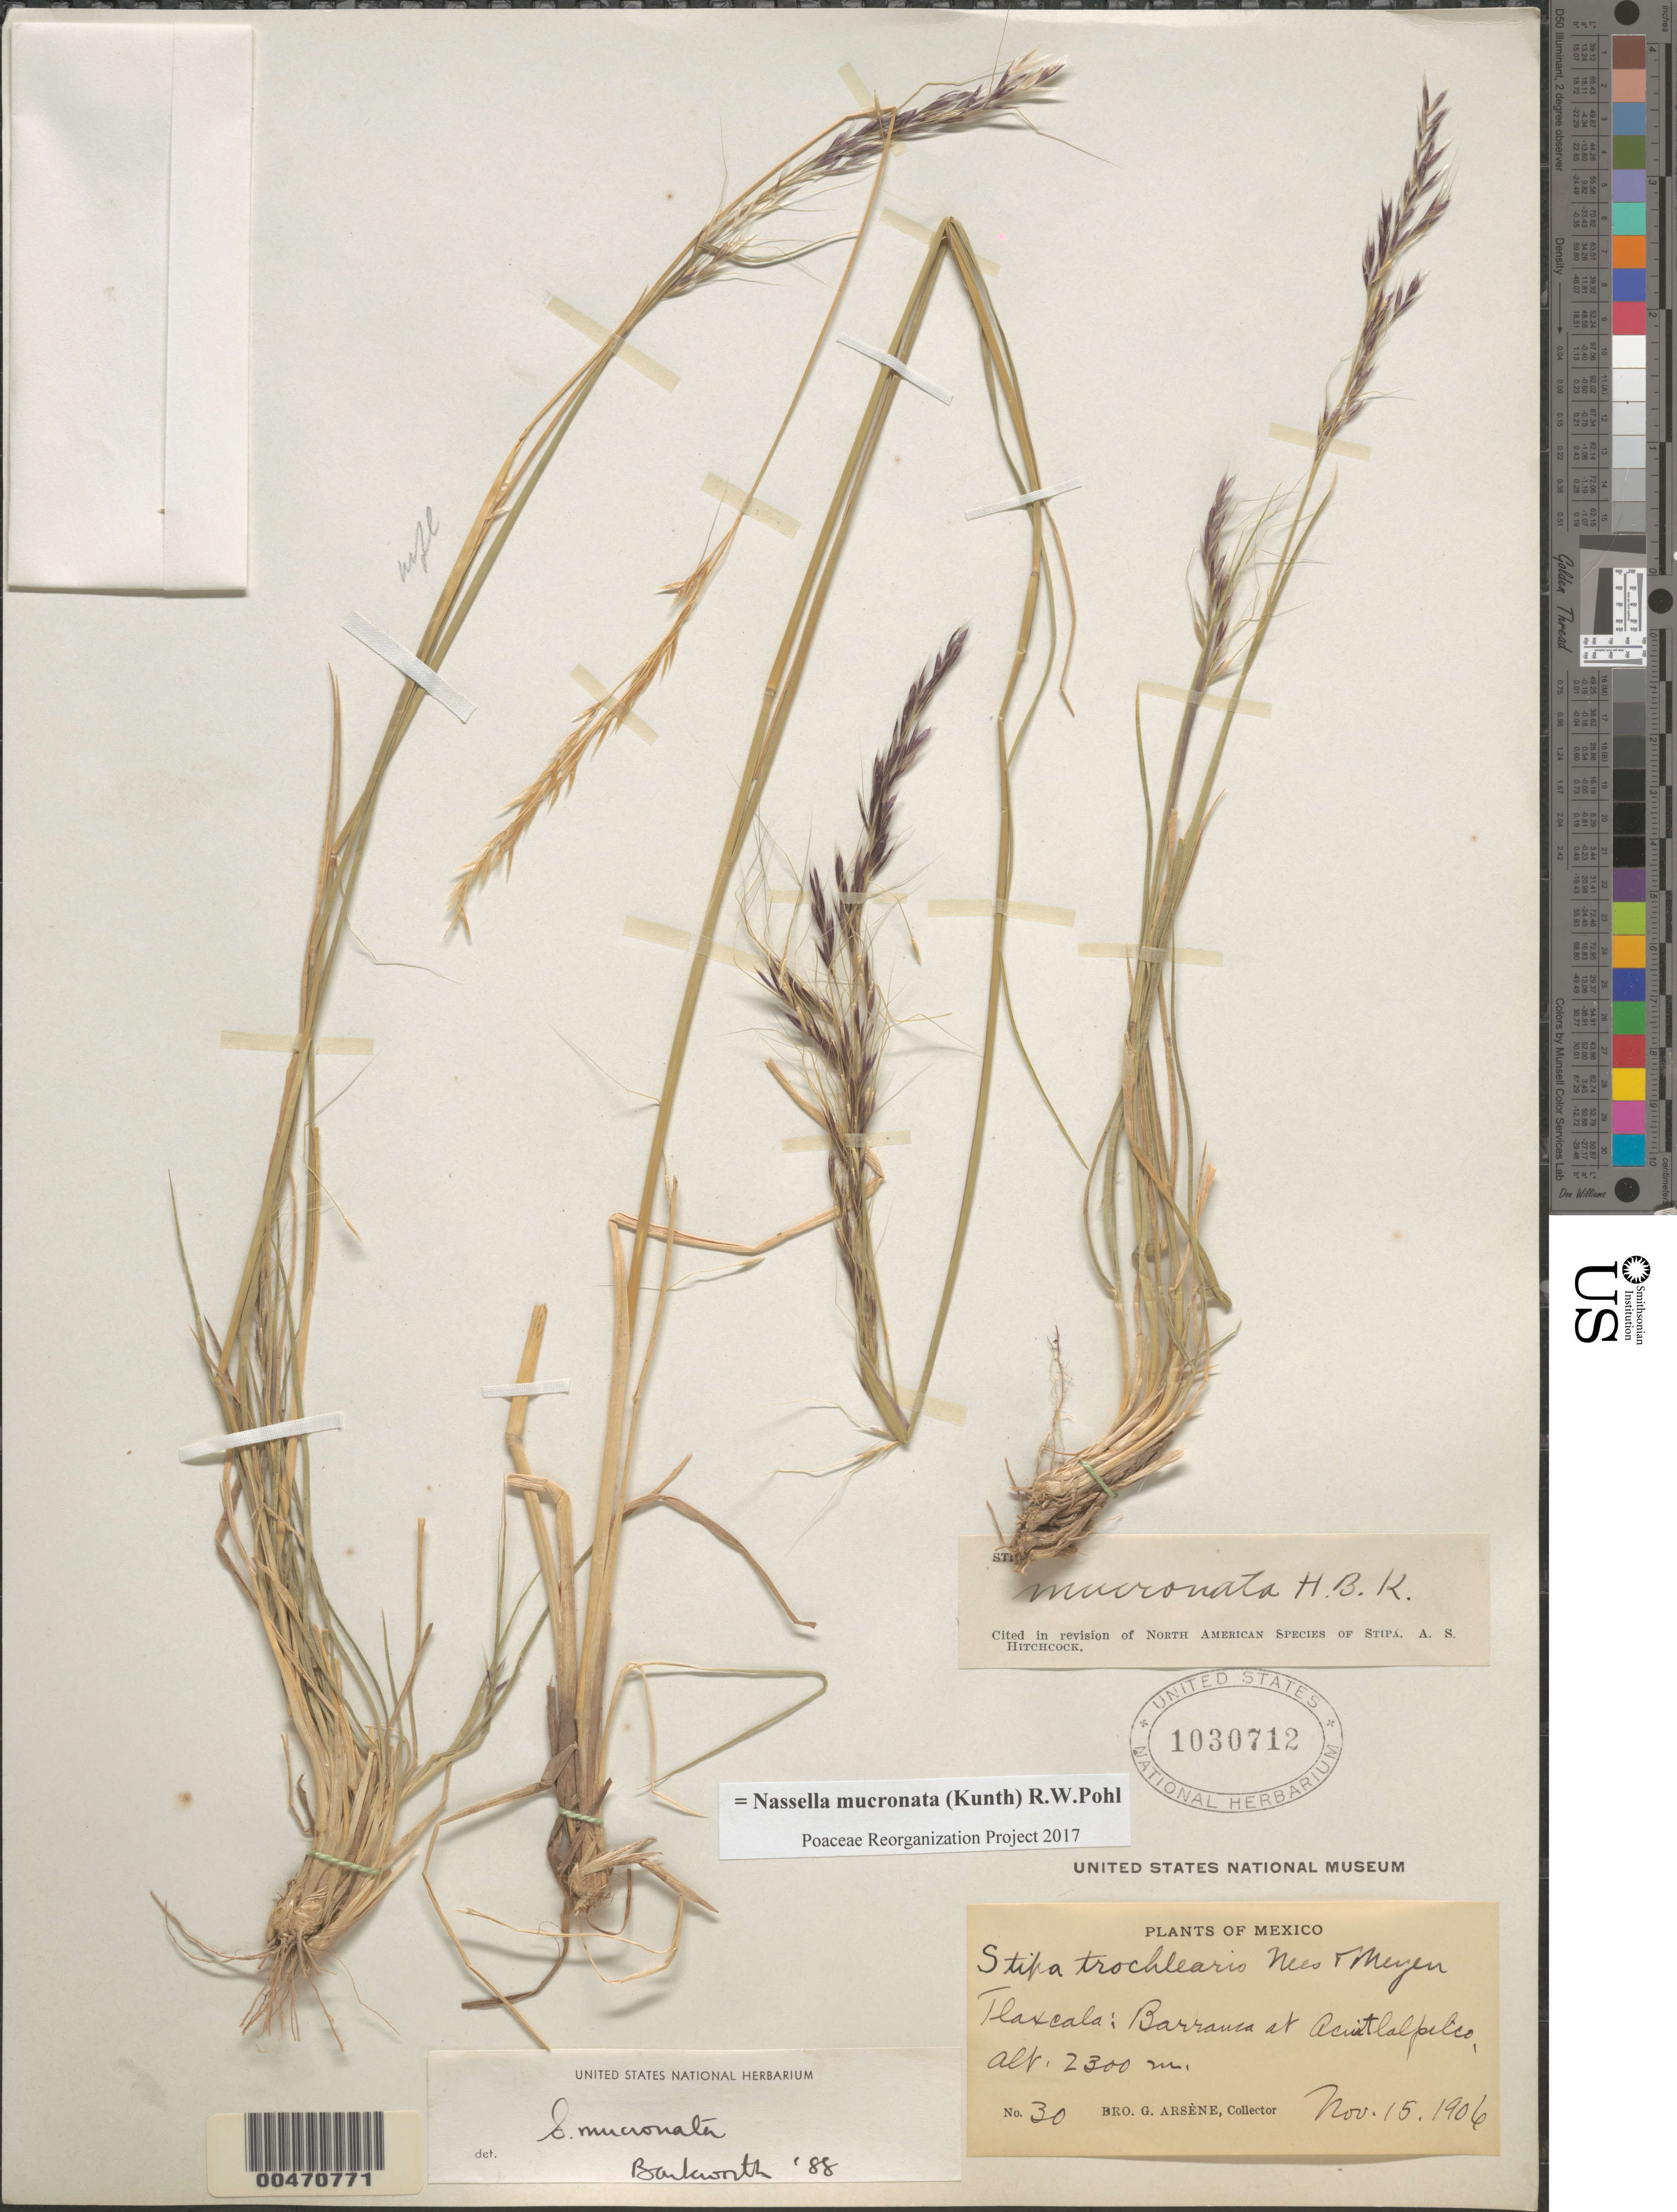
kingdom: Plantae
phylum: Tracheophyta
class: Liliopsida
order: Poales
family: Poaceae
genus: Nassella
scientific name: Nassella mucronata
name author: (Kunth) R.W. Pohl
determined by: Poaceae Reorganization Project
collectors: Bro. G. Arsène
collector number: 30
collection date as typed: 15 Nov 1906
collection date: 1906-11-15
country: Mexico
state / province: Tlaxcala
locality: Barranca at Acuitlalpilco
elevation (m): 2300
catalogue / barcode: US 1030712